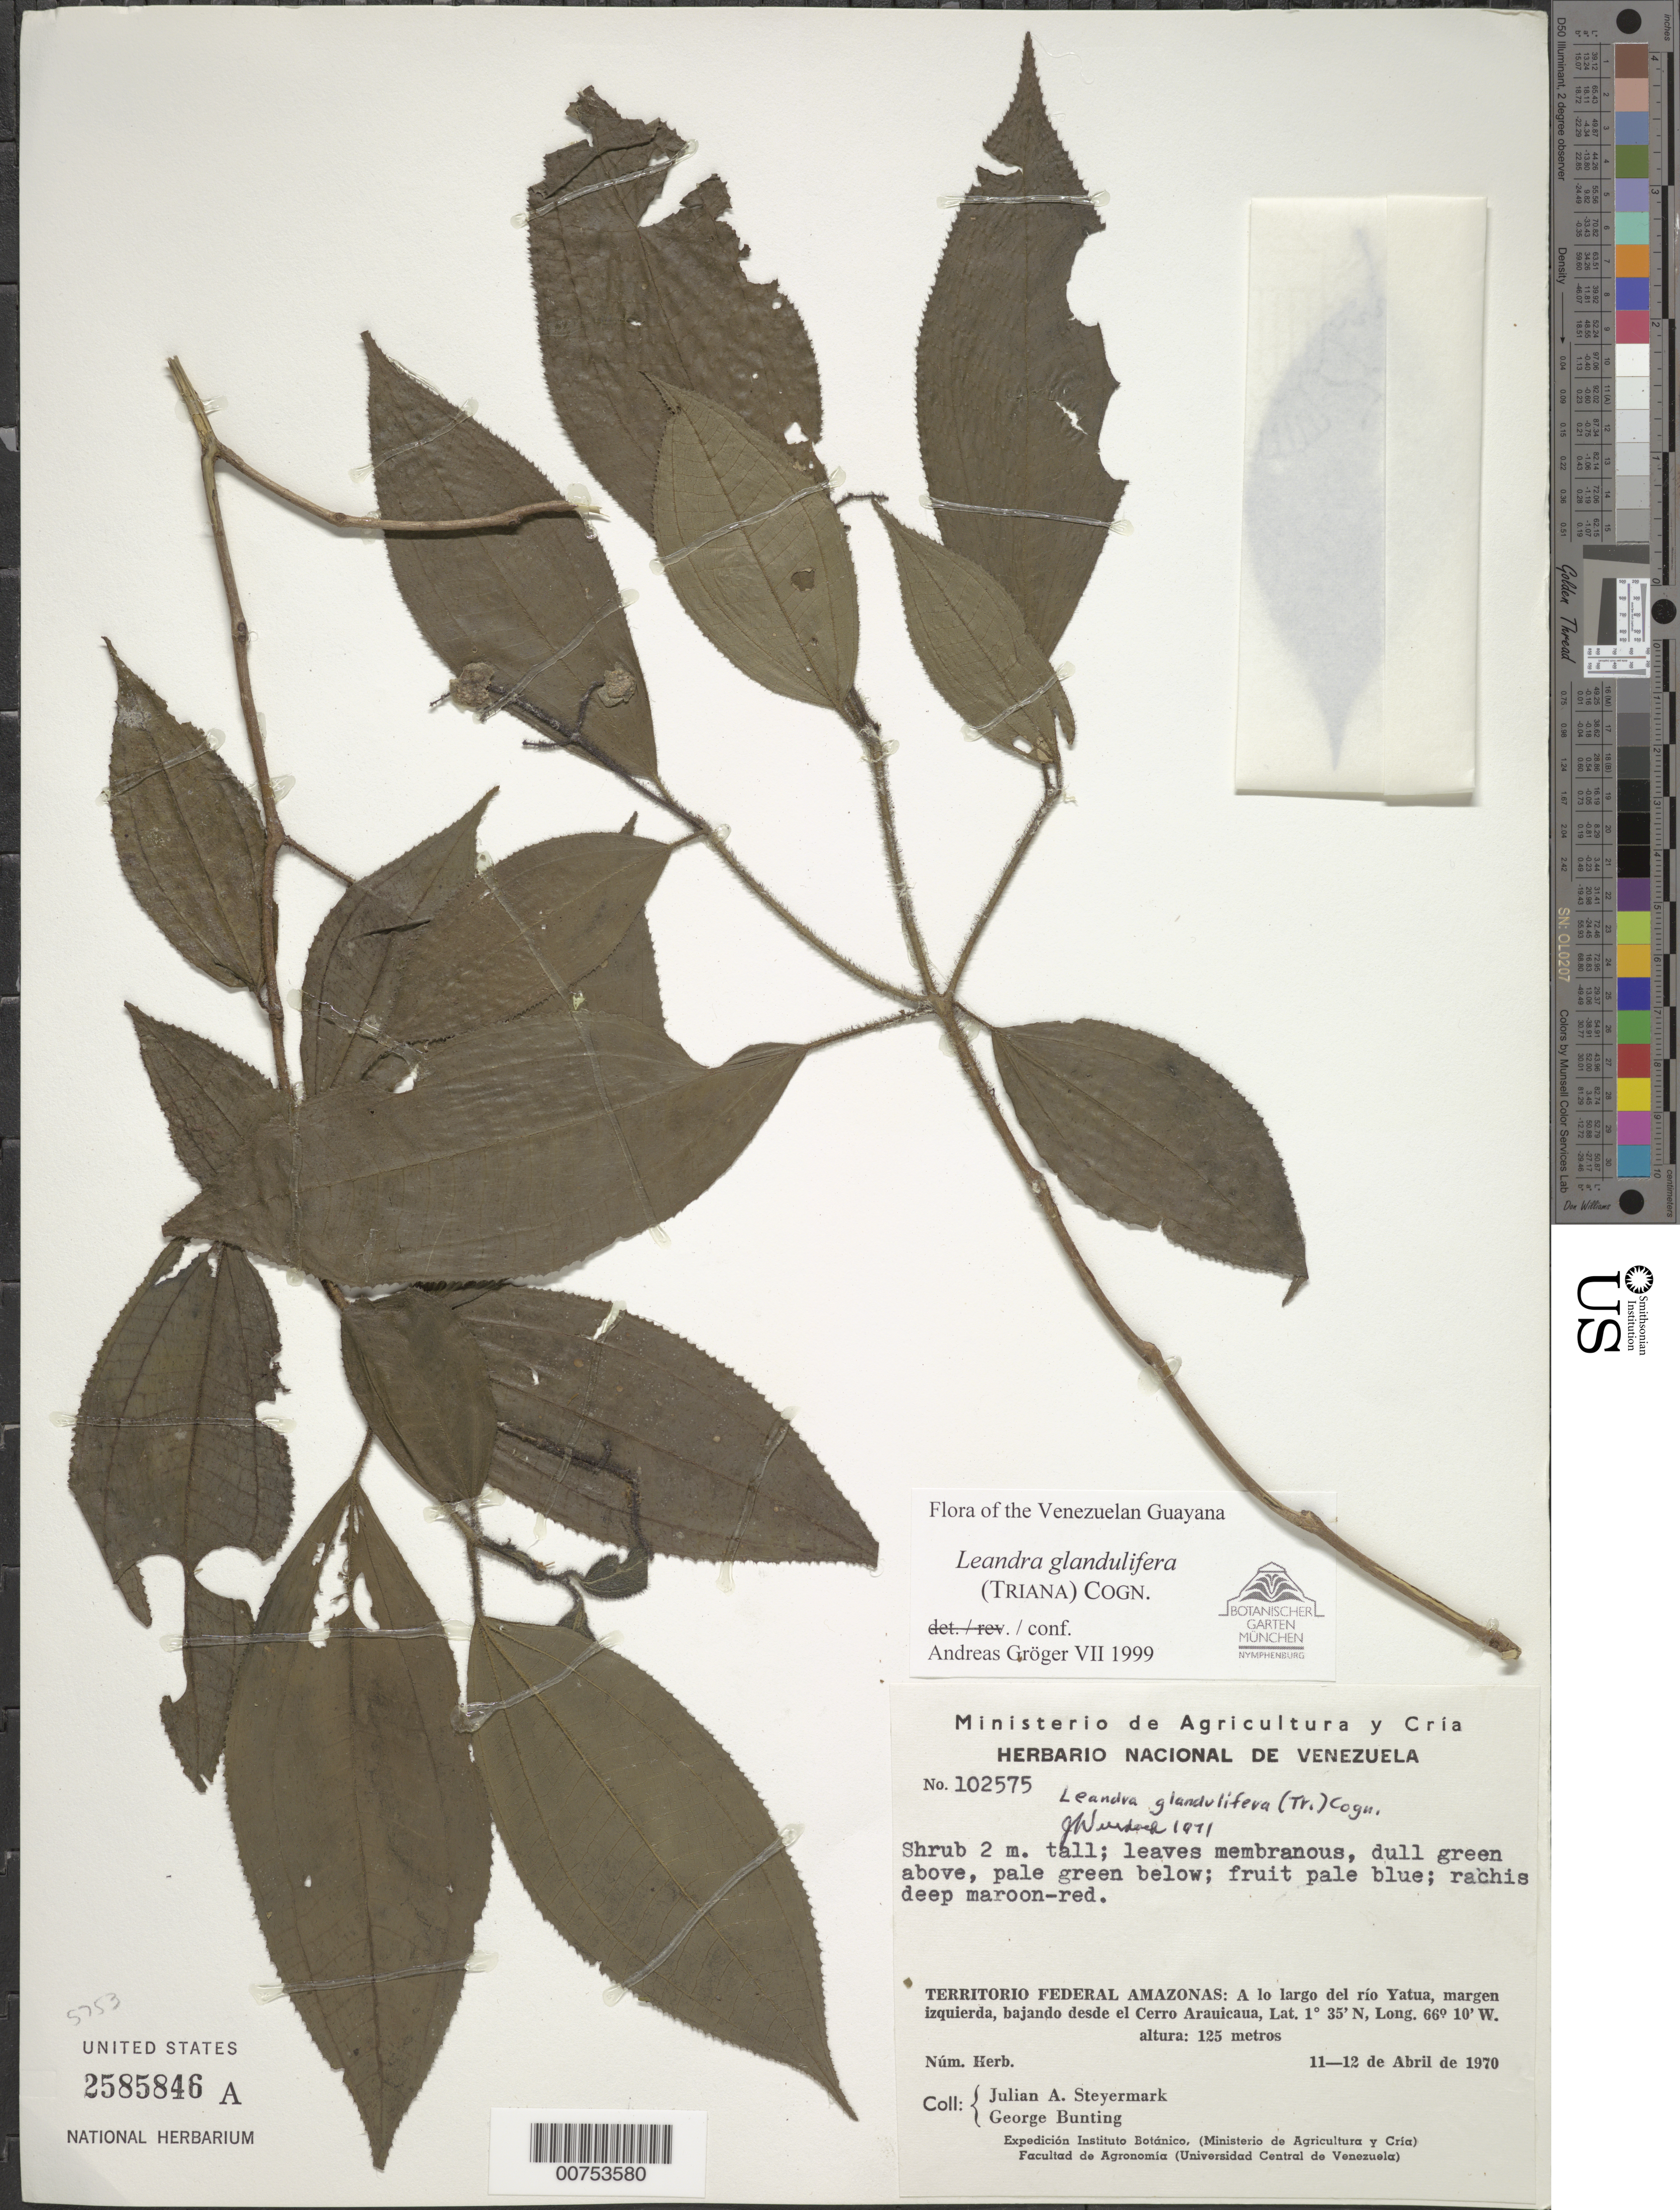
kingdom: Plantae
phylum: Tracheophyta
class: Magnoliopsida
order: Myrtales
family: Melastomataceae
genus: Leandra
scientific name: Leandra glandulifera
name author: (Triana) Cogn.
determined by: Gröger, A.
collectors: J. Steyermark & G. S. Bunting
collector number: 102575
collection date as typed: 11-Apr-70 to 12-Apr-70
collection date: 1970-04-11/1970-04-12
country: Venezuela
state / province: Amazonas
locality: Río Yatua, bajando desde el Cerro Araicaua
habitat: Along river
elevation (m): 125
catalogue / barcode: US 2585846A